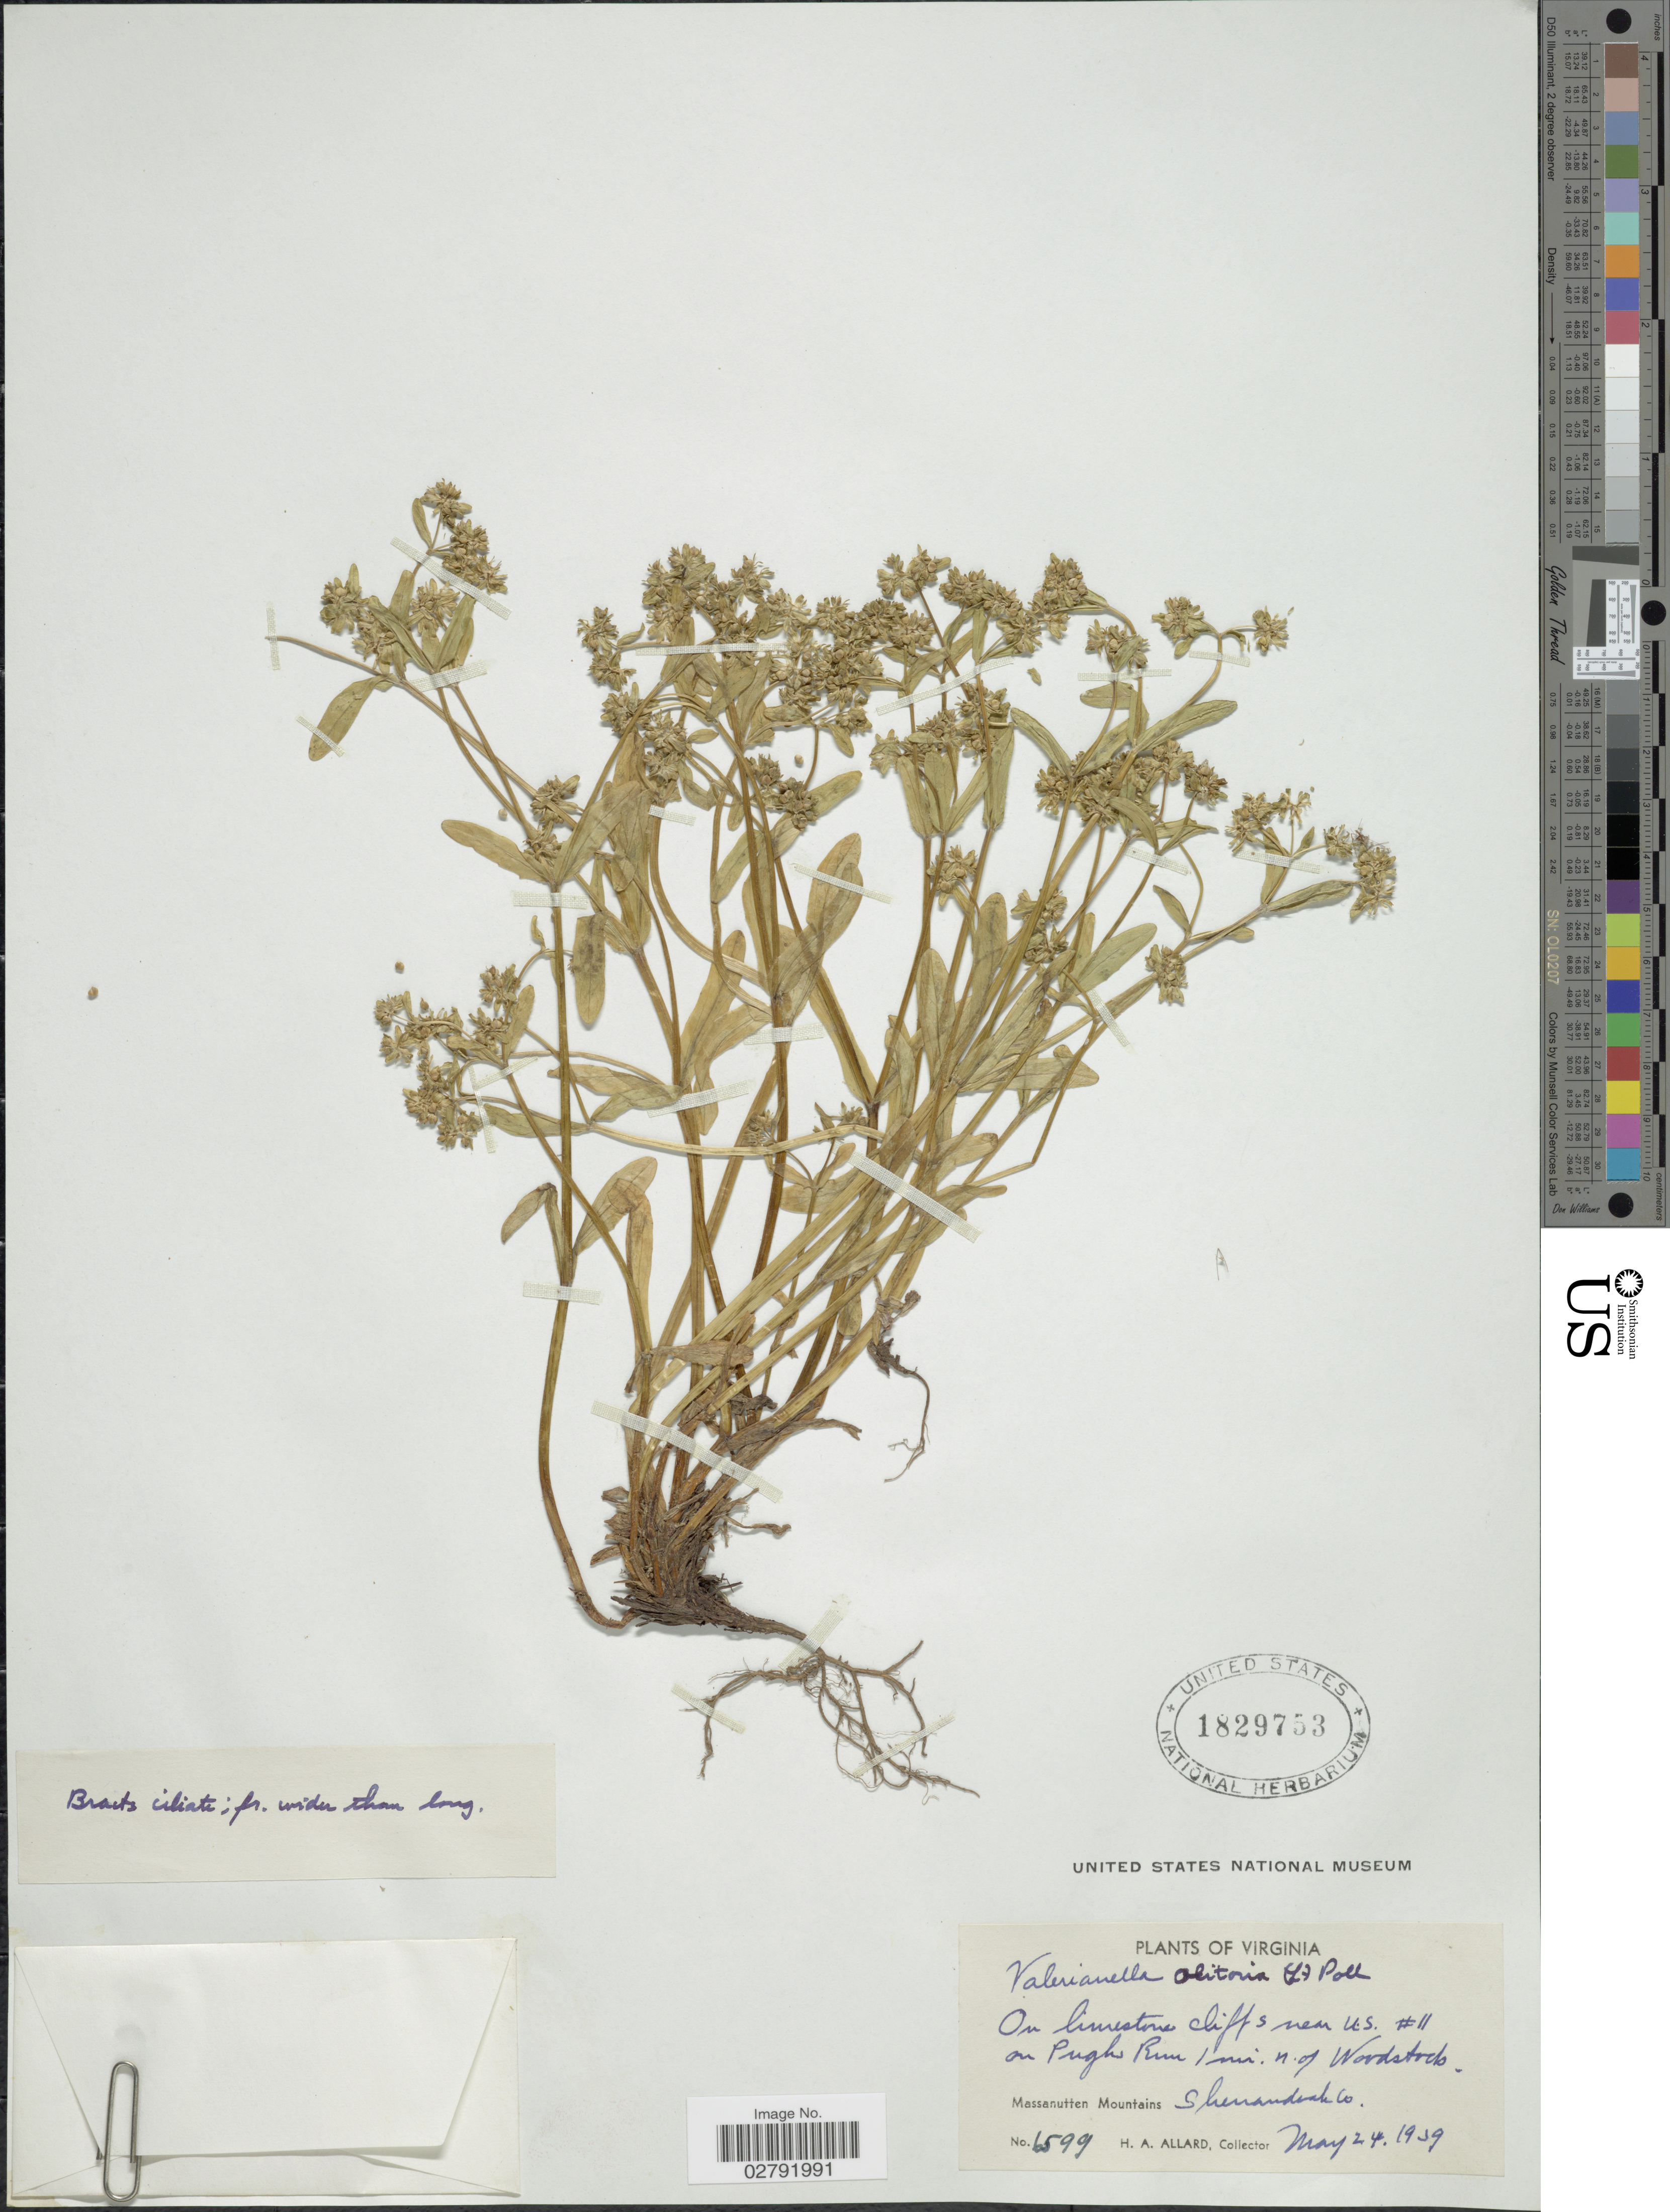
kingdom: Plantae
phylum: Tracheophyta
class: Magnoliopsida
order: Dipsacales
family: Caprifoliaceae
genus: Valerianella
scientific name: Valerianella olitoria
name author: (L.) Pollich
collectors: H. A. Allard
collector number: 6599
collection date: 1939-05-24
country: United States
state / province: Virginia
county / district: Shenandoah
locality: On limestone cliffs near U.S. #11 on Pughs Run 1 mi. n. of Woodstock. Massanutten Mountains. Shenandoah Co.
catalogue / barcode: US 1829753